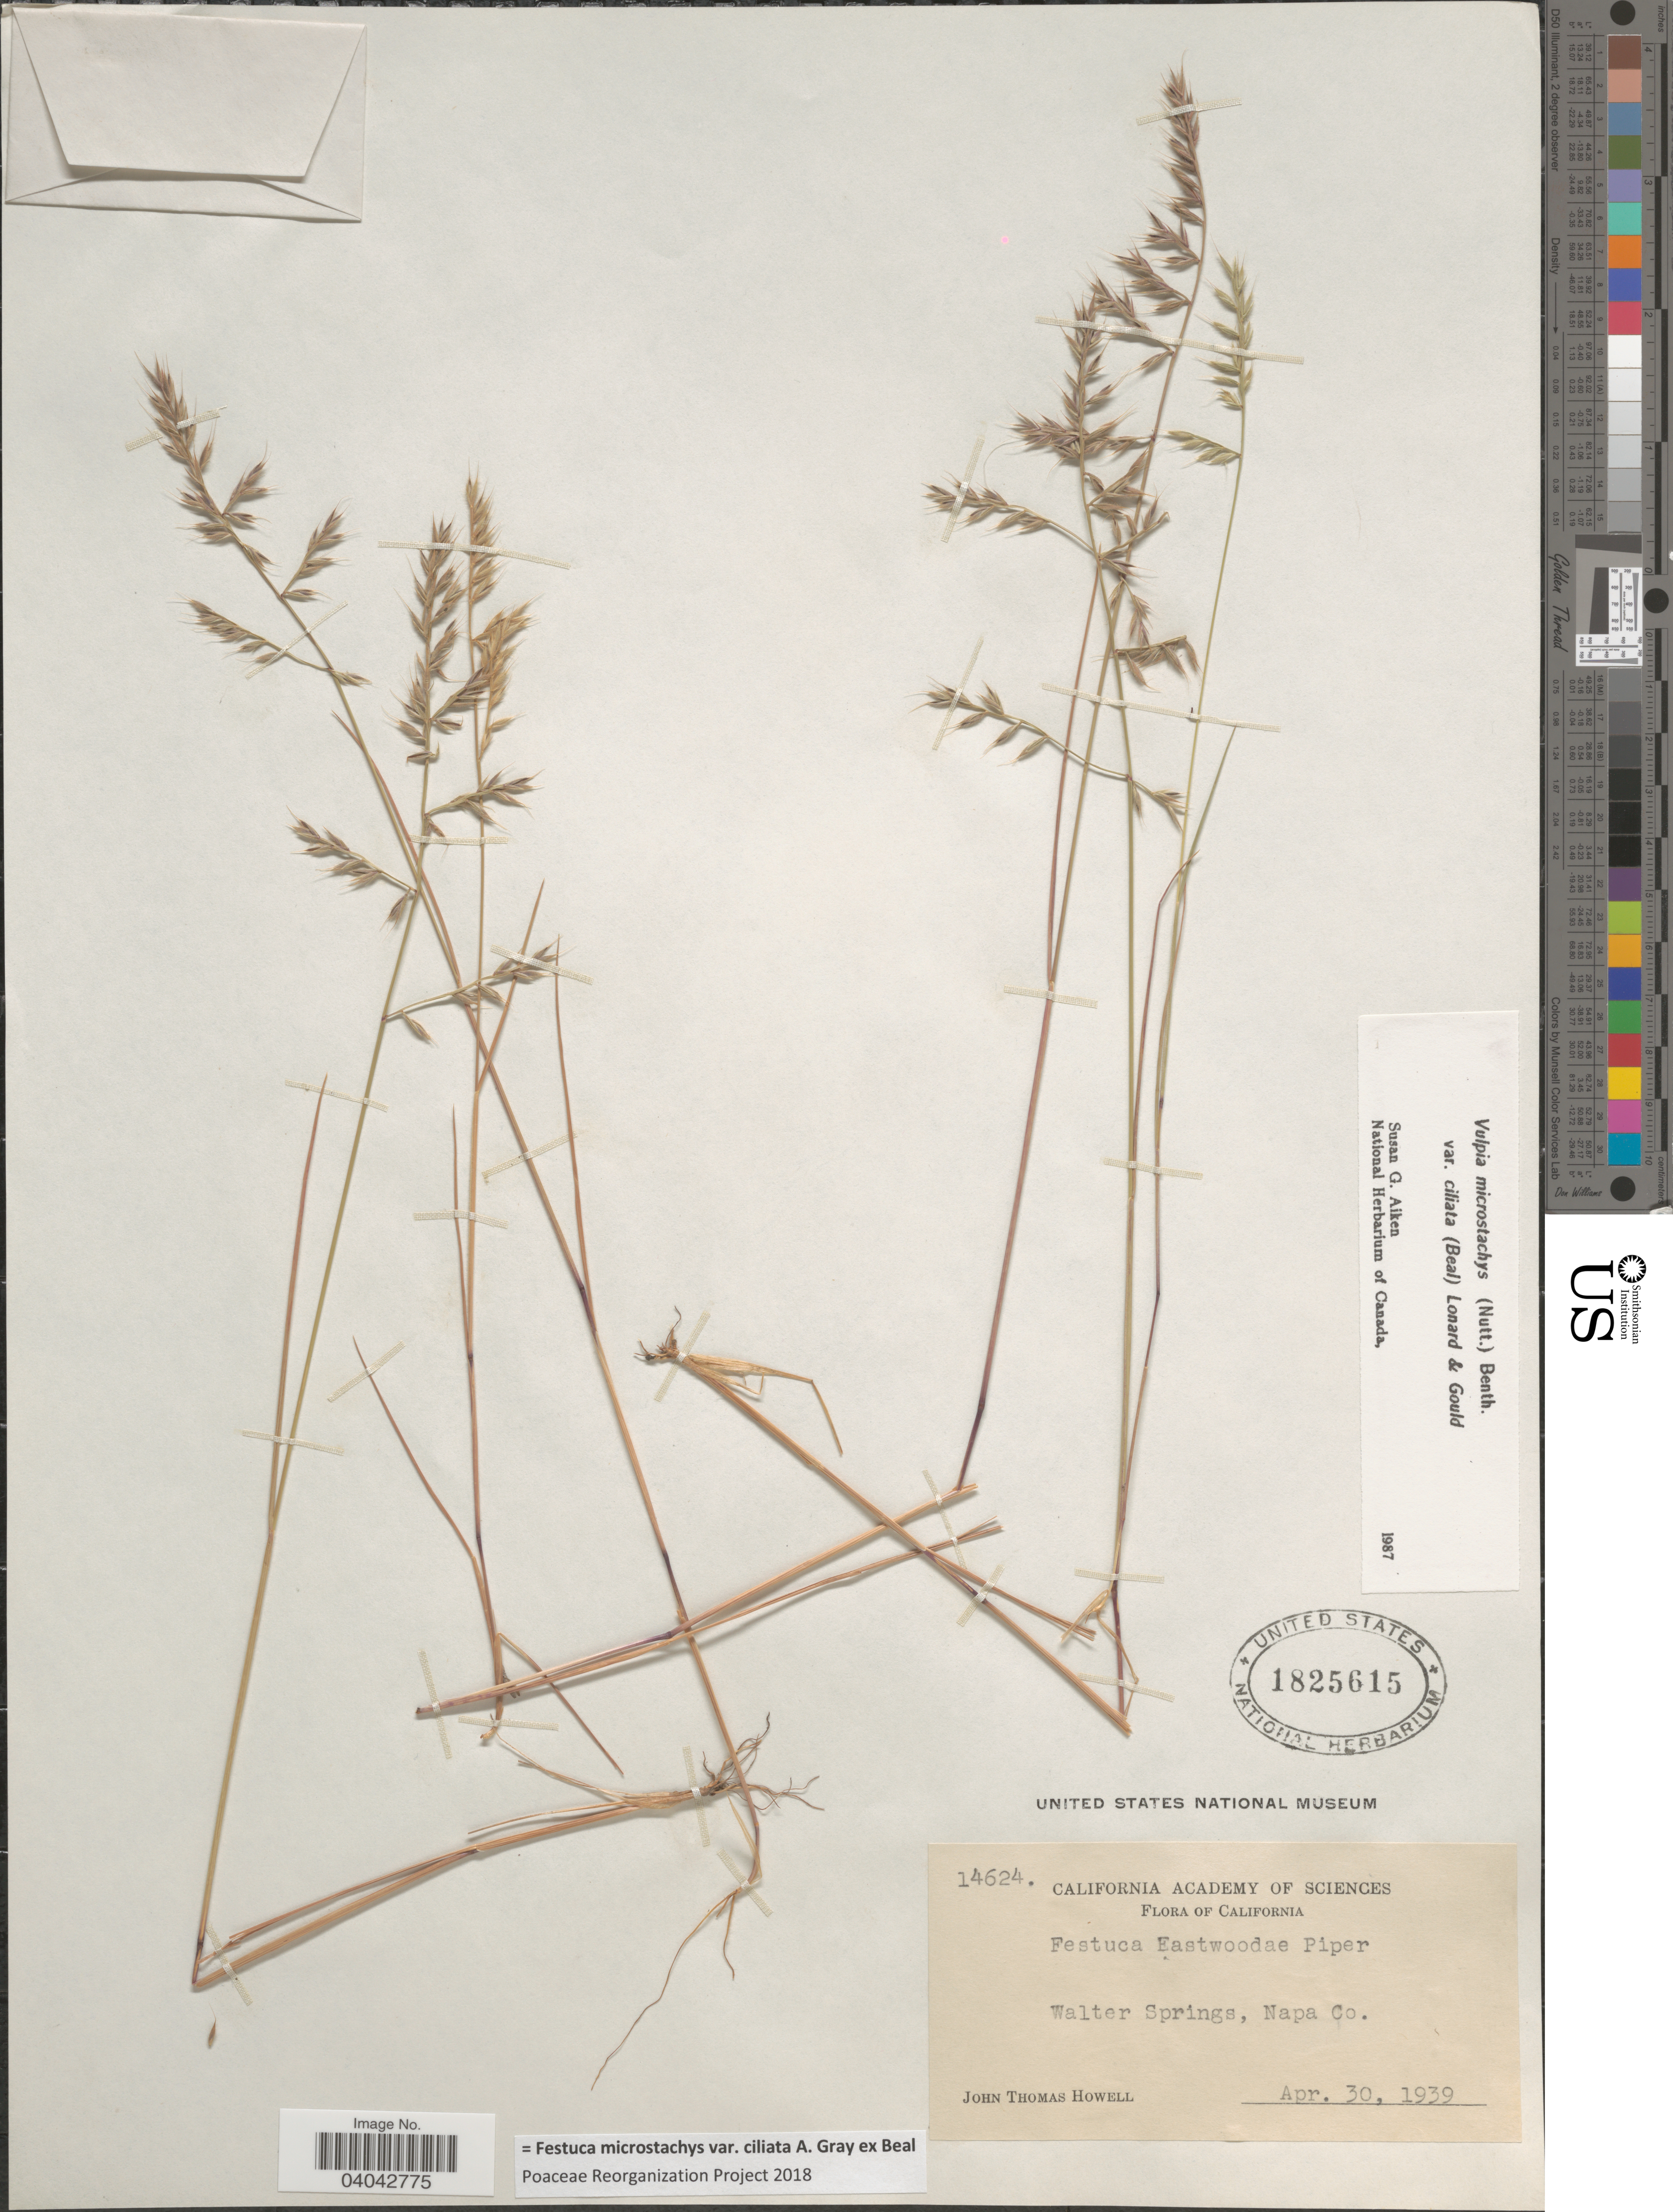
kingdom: Plantae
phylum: Tracheophyta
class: Liliopsida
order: Poales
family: Poaceae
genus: Festuca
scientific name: Festuca microstachys var. ciliata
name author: A. Gray ex W.J. Beal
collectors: J. T. Howell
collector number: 14624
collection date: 1939-04-30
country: United States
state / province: California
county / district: Napa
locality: Walter Springs, Napa Co.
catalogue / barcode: US 1825615